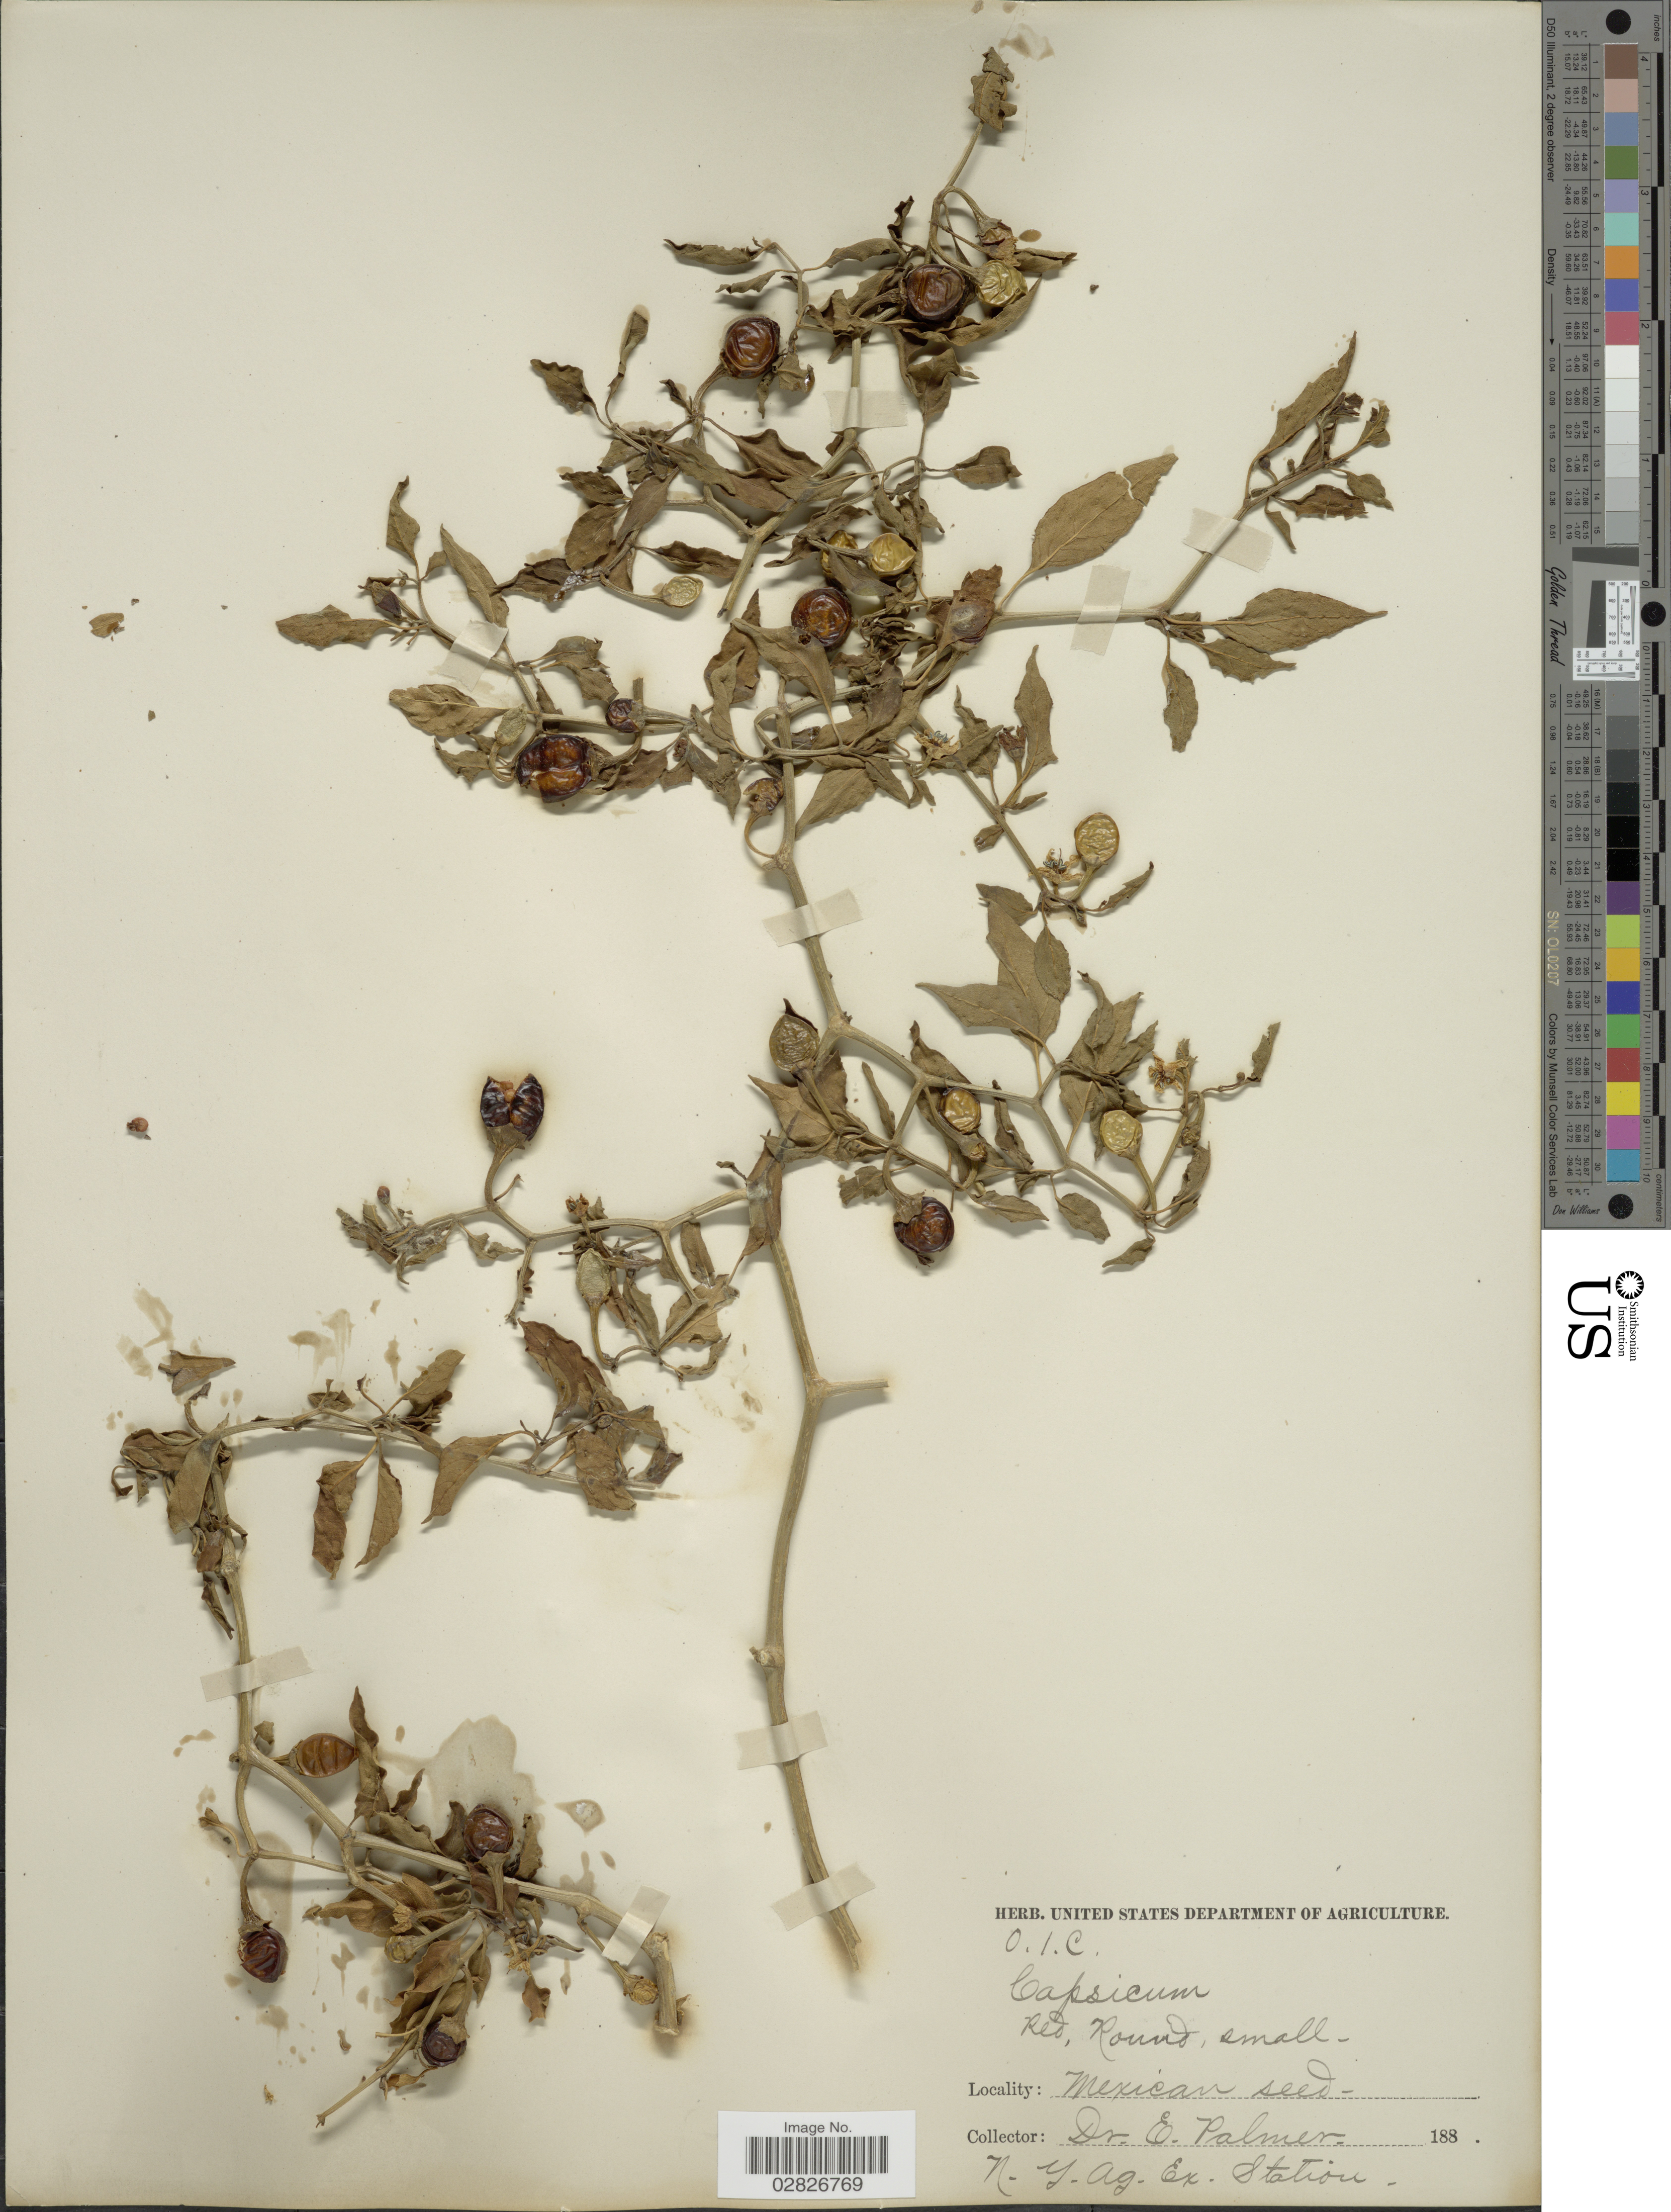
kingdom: Plantae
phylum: Tracheophyta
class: Magnoliopsida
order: Solanales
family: Solanaceae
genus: Capsicum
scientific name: Capsicum sp.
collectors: E. Palmer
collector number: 01C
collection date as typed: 188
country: United States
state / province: New York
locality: N.Y. Ag. Ex. Station.